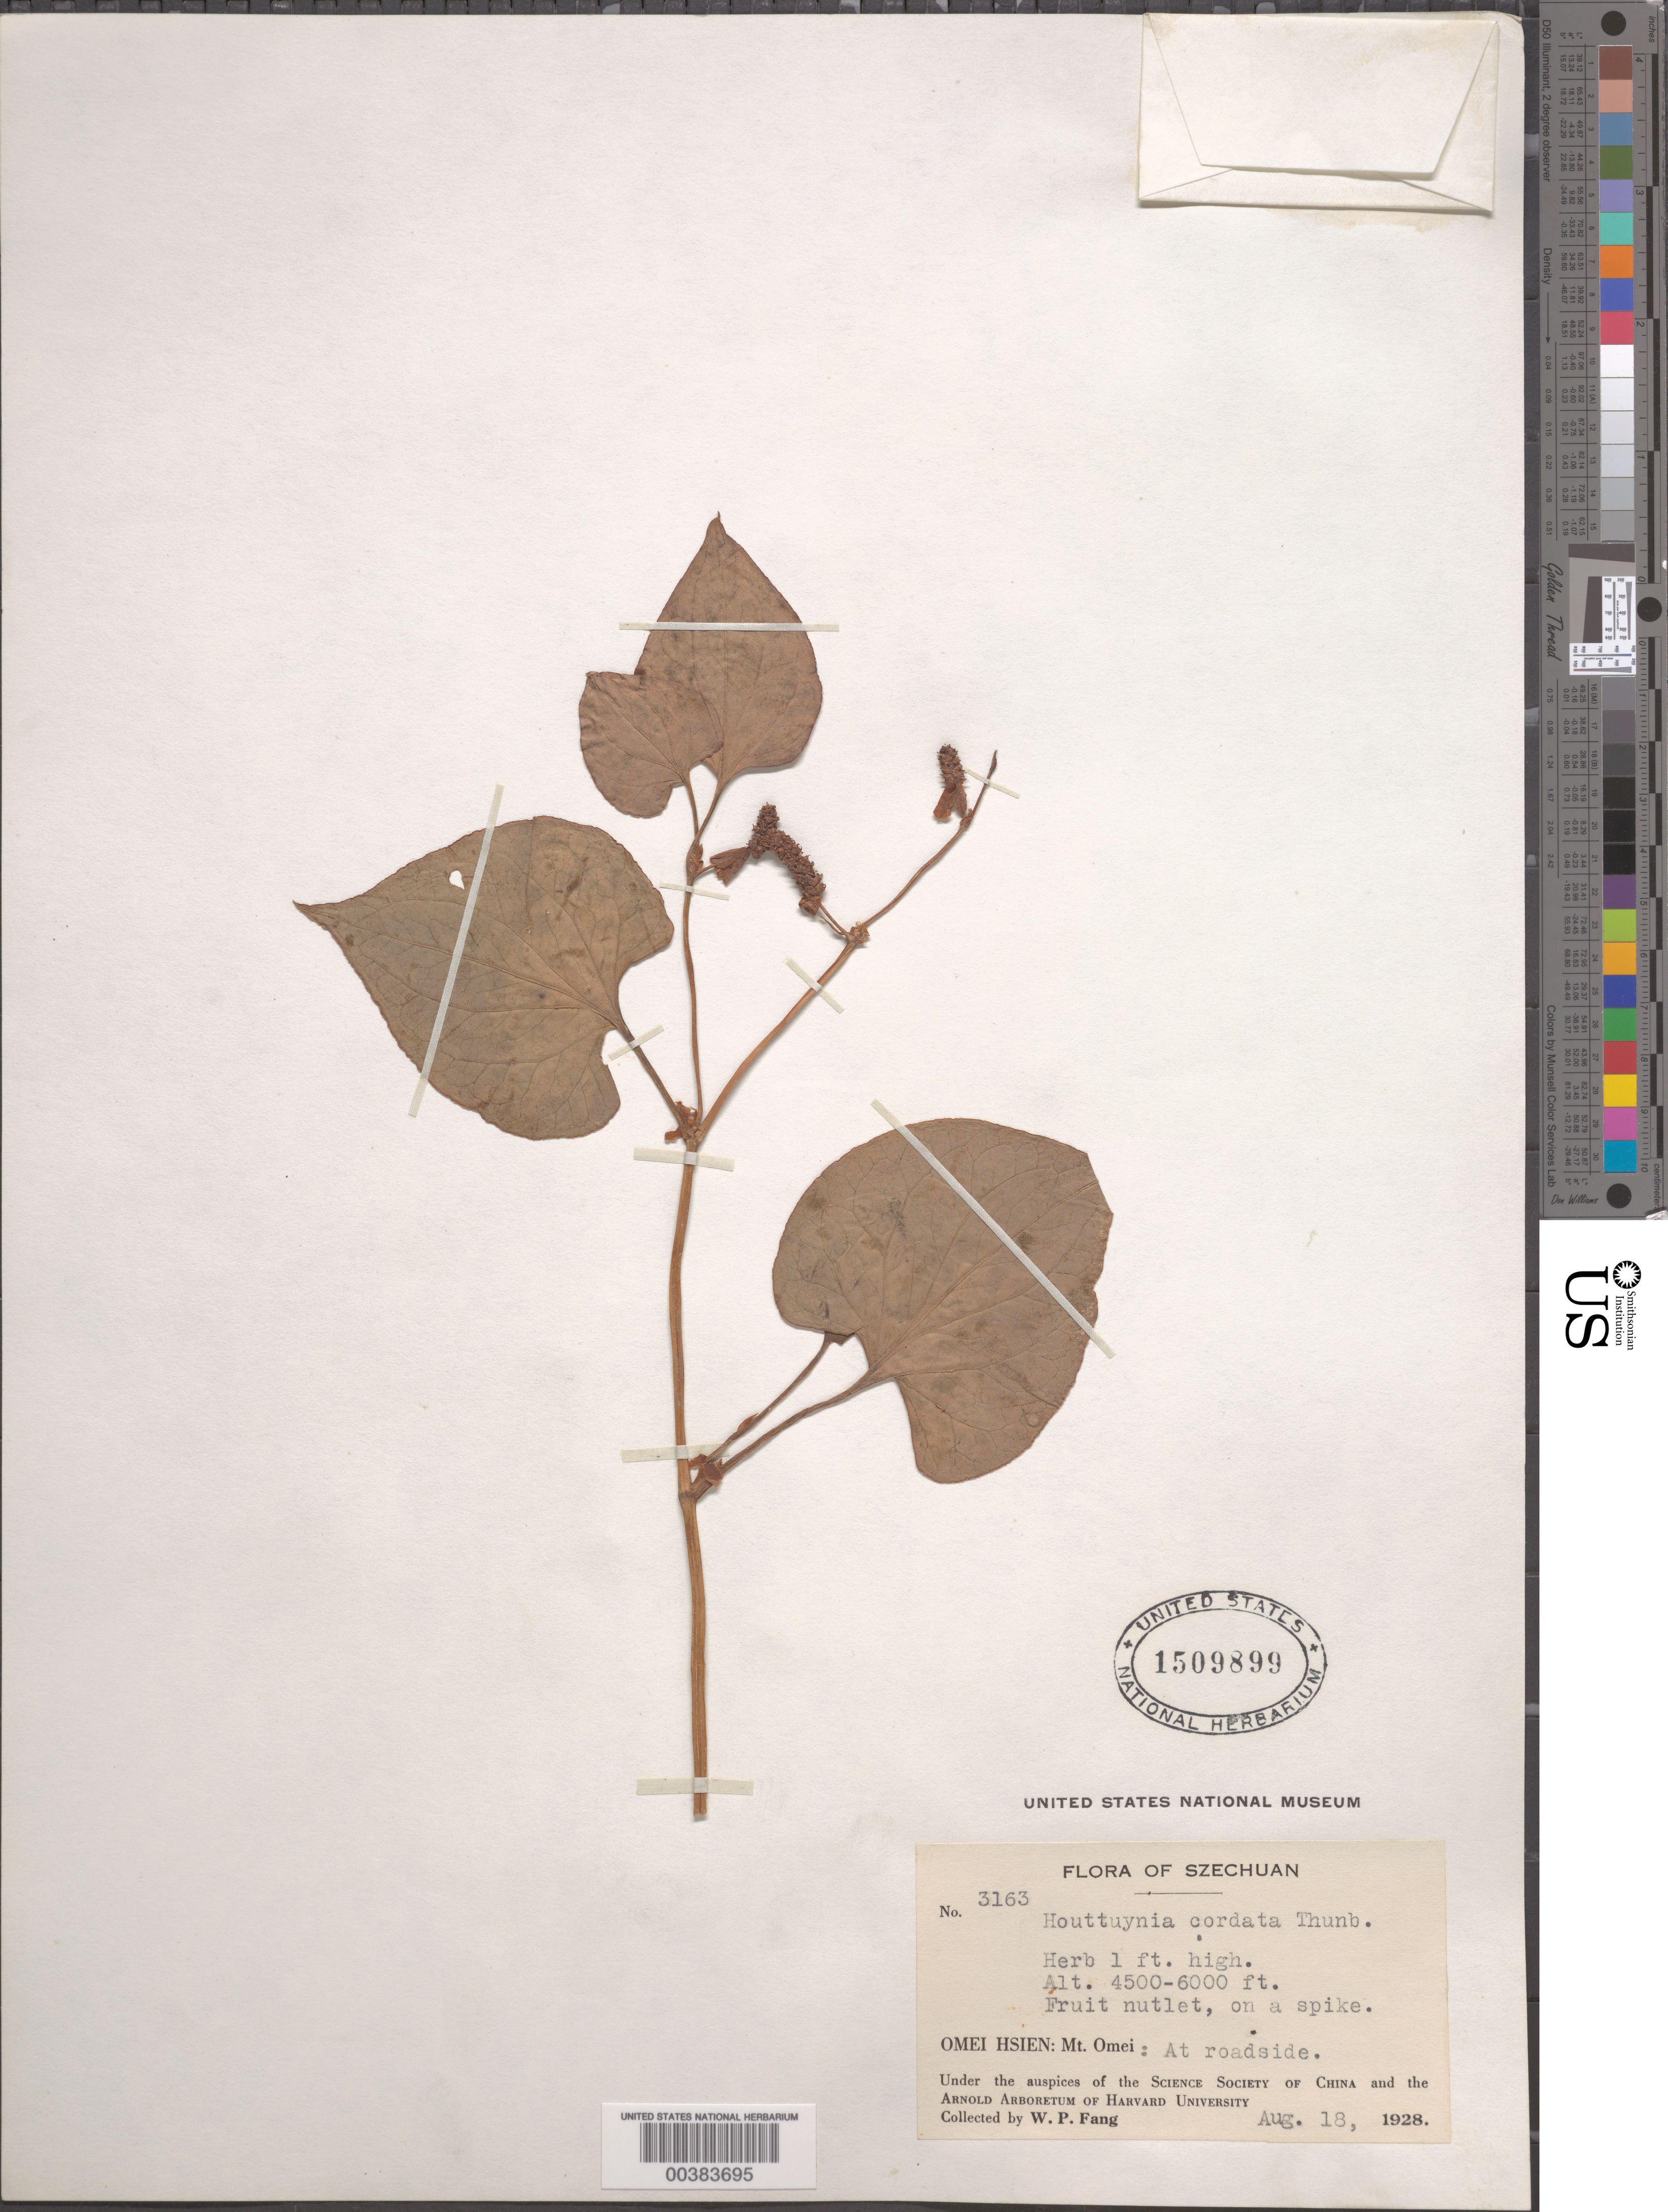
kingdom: Plantae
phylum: Tracheophyta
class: Magnoliopsida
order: Piperales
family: Saururaceae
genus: Houttuynia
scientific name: Houttuynia cordata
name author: Thunb.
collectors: W. P. Fang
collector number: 3163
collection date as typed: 18 Aug 1928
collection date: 1928-08-18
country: China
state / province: Sichuan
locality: Omei hsien; mt. omei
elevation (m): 1524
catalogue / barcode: US 1509899